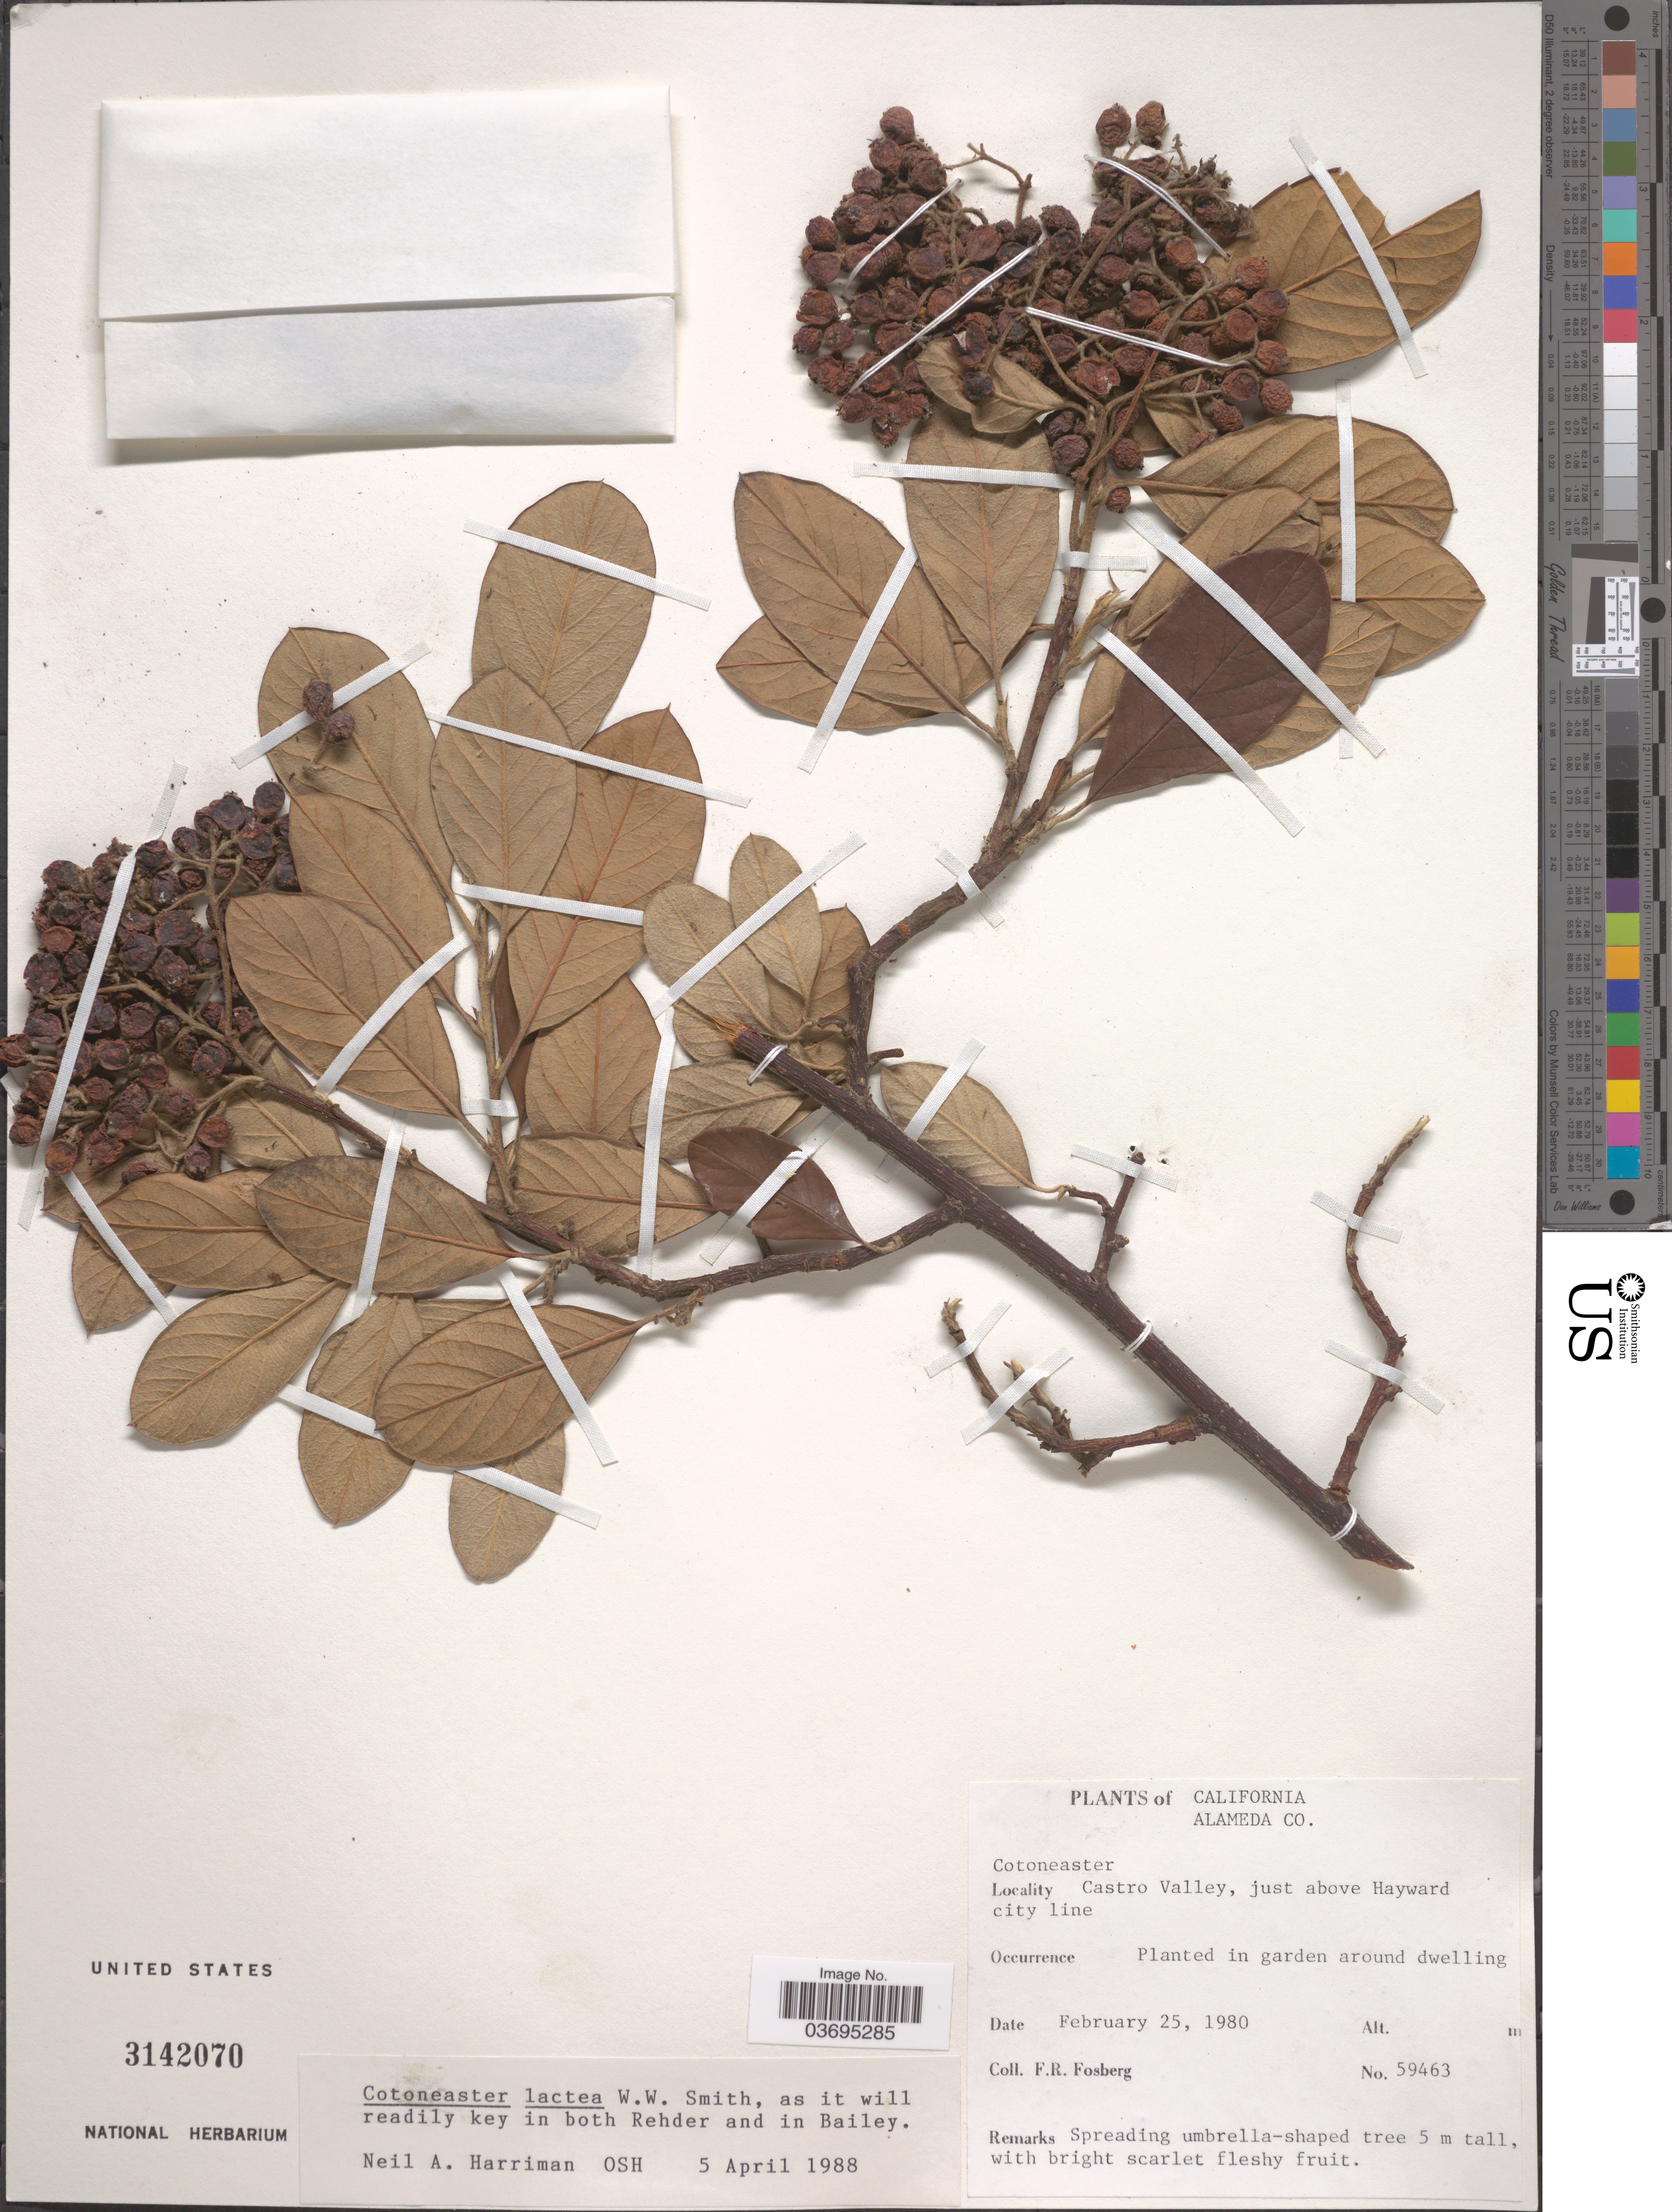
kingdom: Plantae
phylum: Tracheophyta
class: Magnoliopsida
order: Rosales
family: Rosaceae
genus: Cotoneaster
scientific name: Cotoneaster lacteus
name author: W.W. Sm.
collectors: F. R. Fosberg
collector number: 59463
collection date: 1980-02-25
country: United States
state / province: California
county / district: Alameda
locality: Alameda Co. Castro Valley, just above Hayward city line. Planted in garden around dwelling.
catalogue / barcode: US 3142070